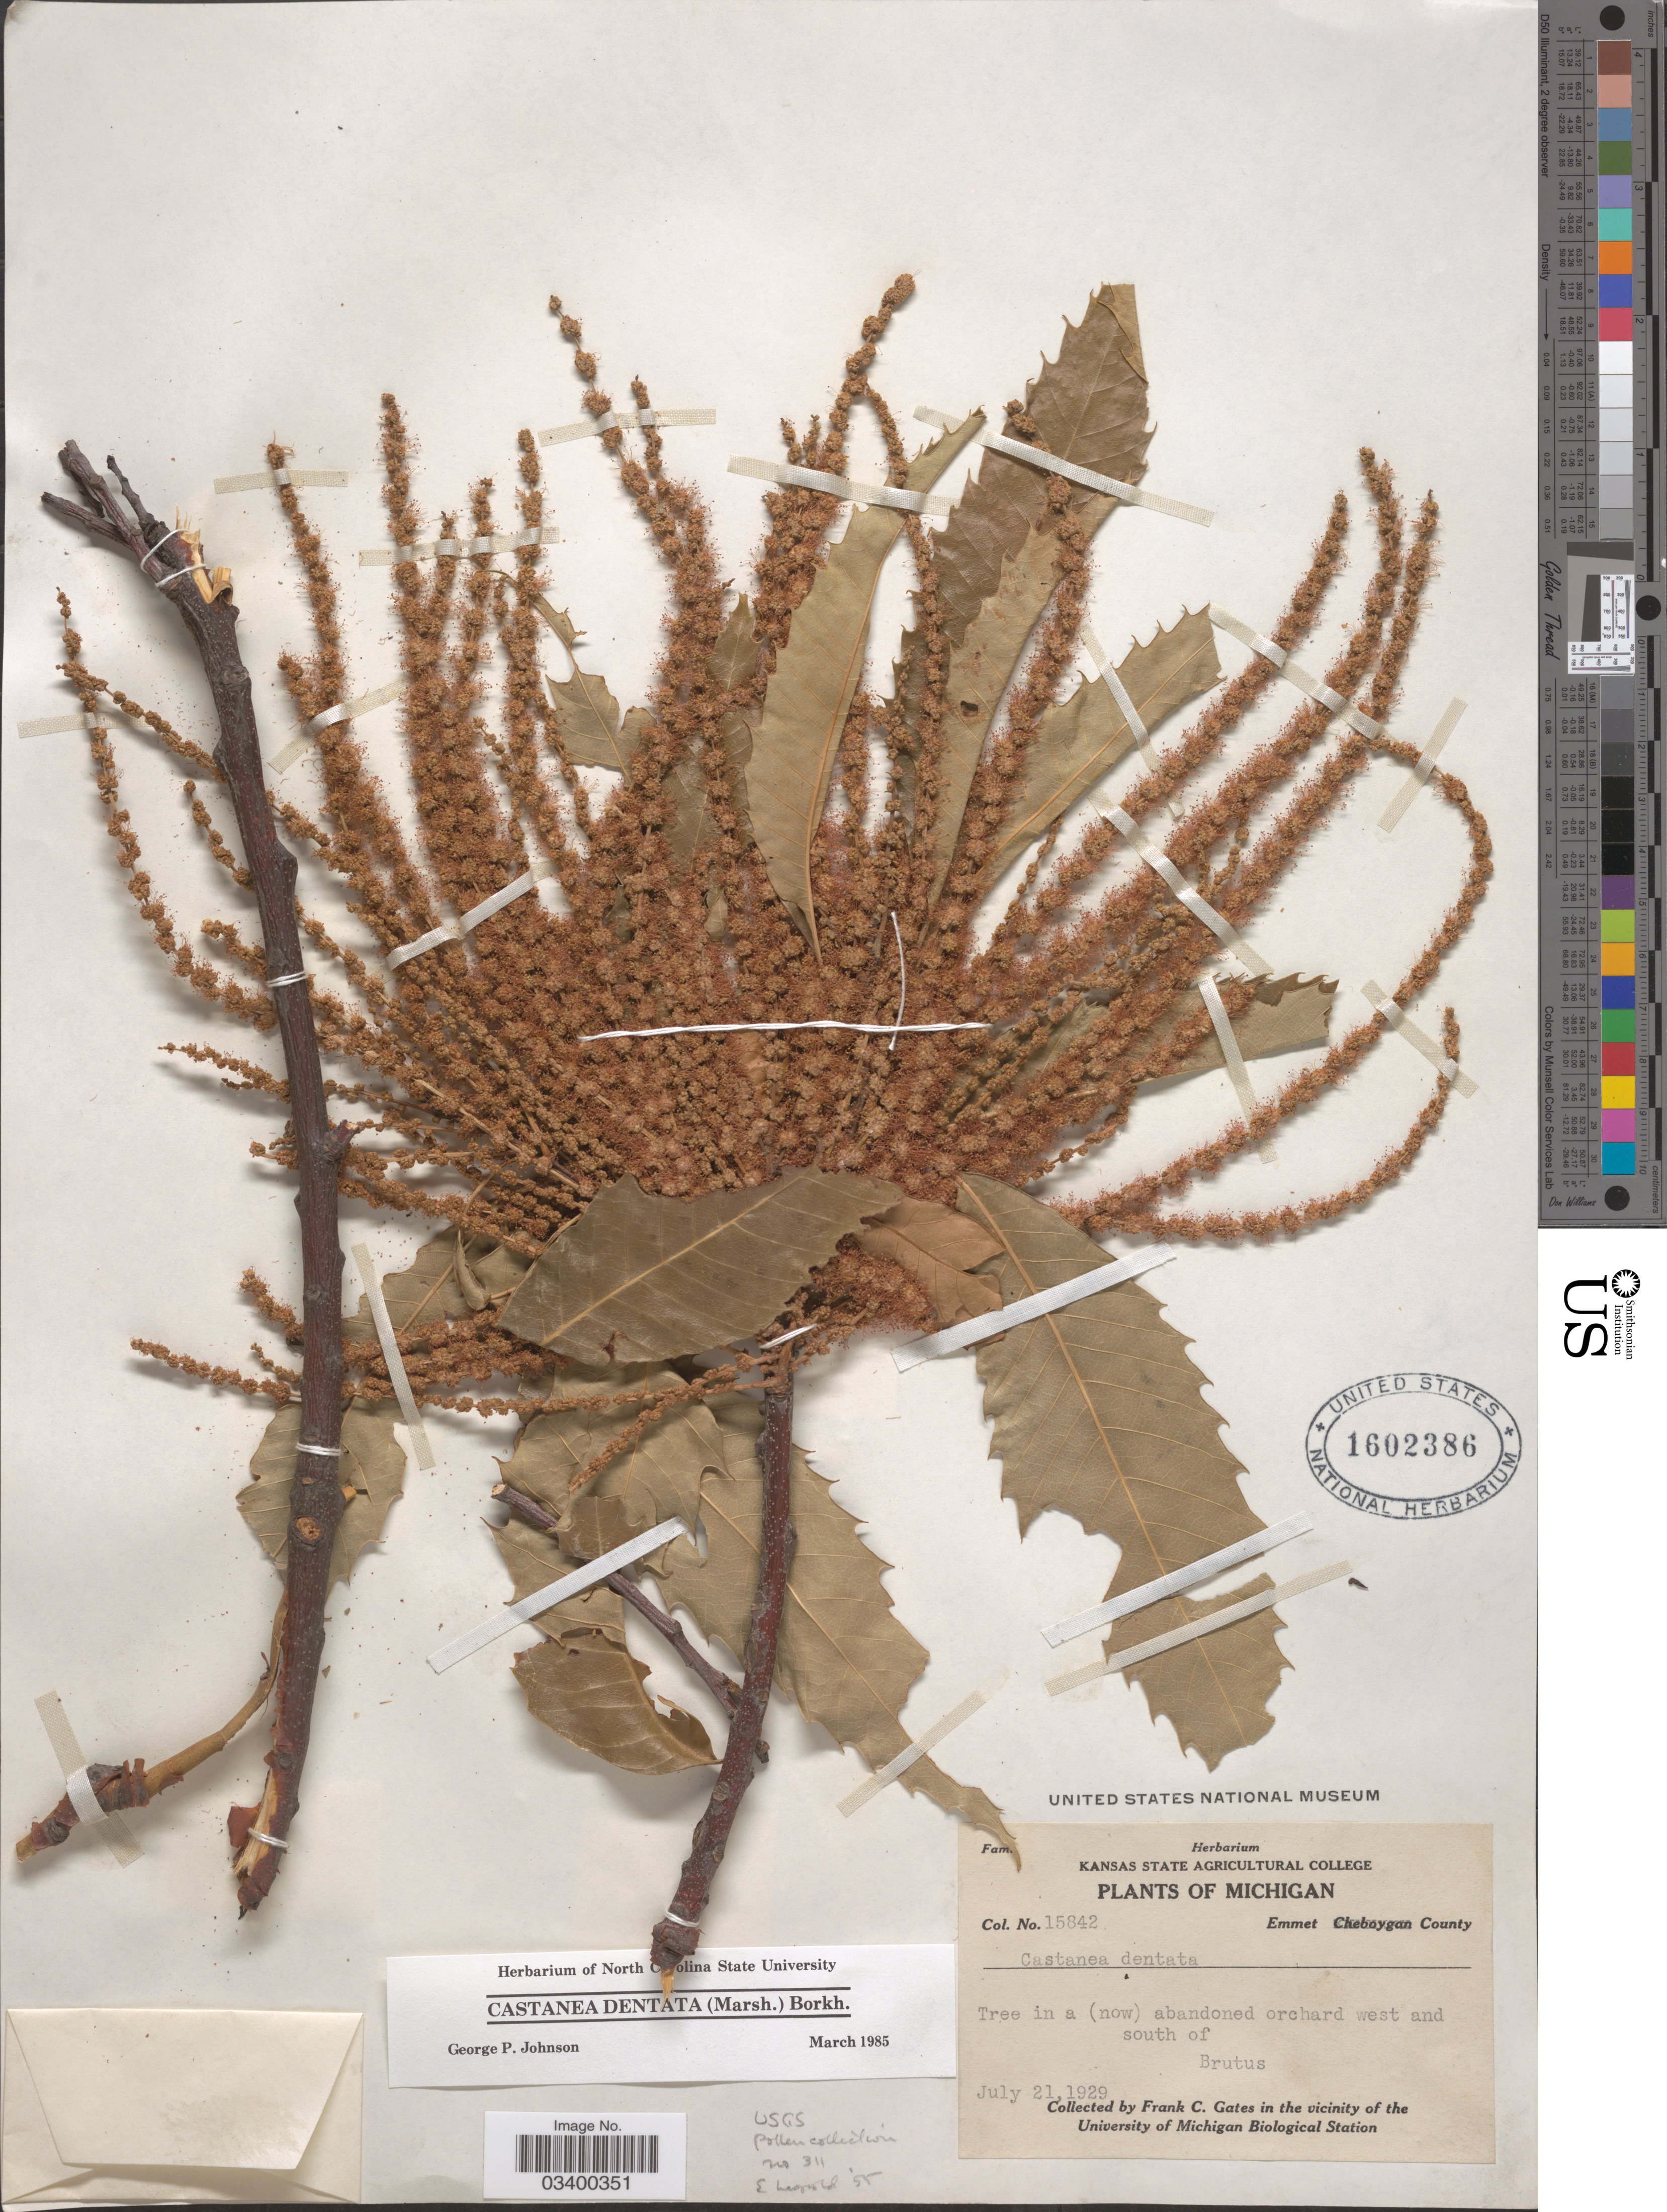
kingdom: Plantae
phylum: Tracheophyta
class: Magnoliopsida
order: Fagales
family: Fagaceae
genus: Castanea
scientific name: Castanea dentata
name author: (Marshall) Borkh.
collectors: F. C. Gates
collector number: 15842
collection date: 1929-07-21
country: United States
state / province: Michigan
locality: Emmet Cheboygan County. West and south of Brutus. In the vicinity of University of Michigan Biological Station.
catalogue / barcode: US 1602386